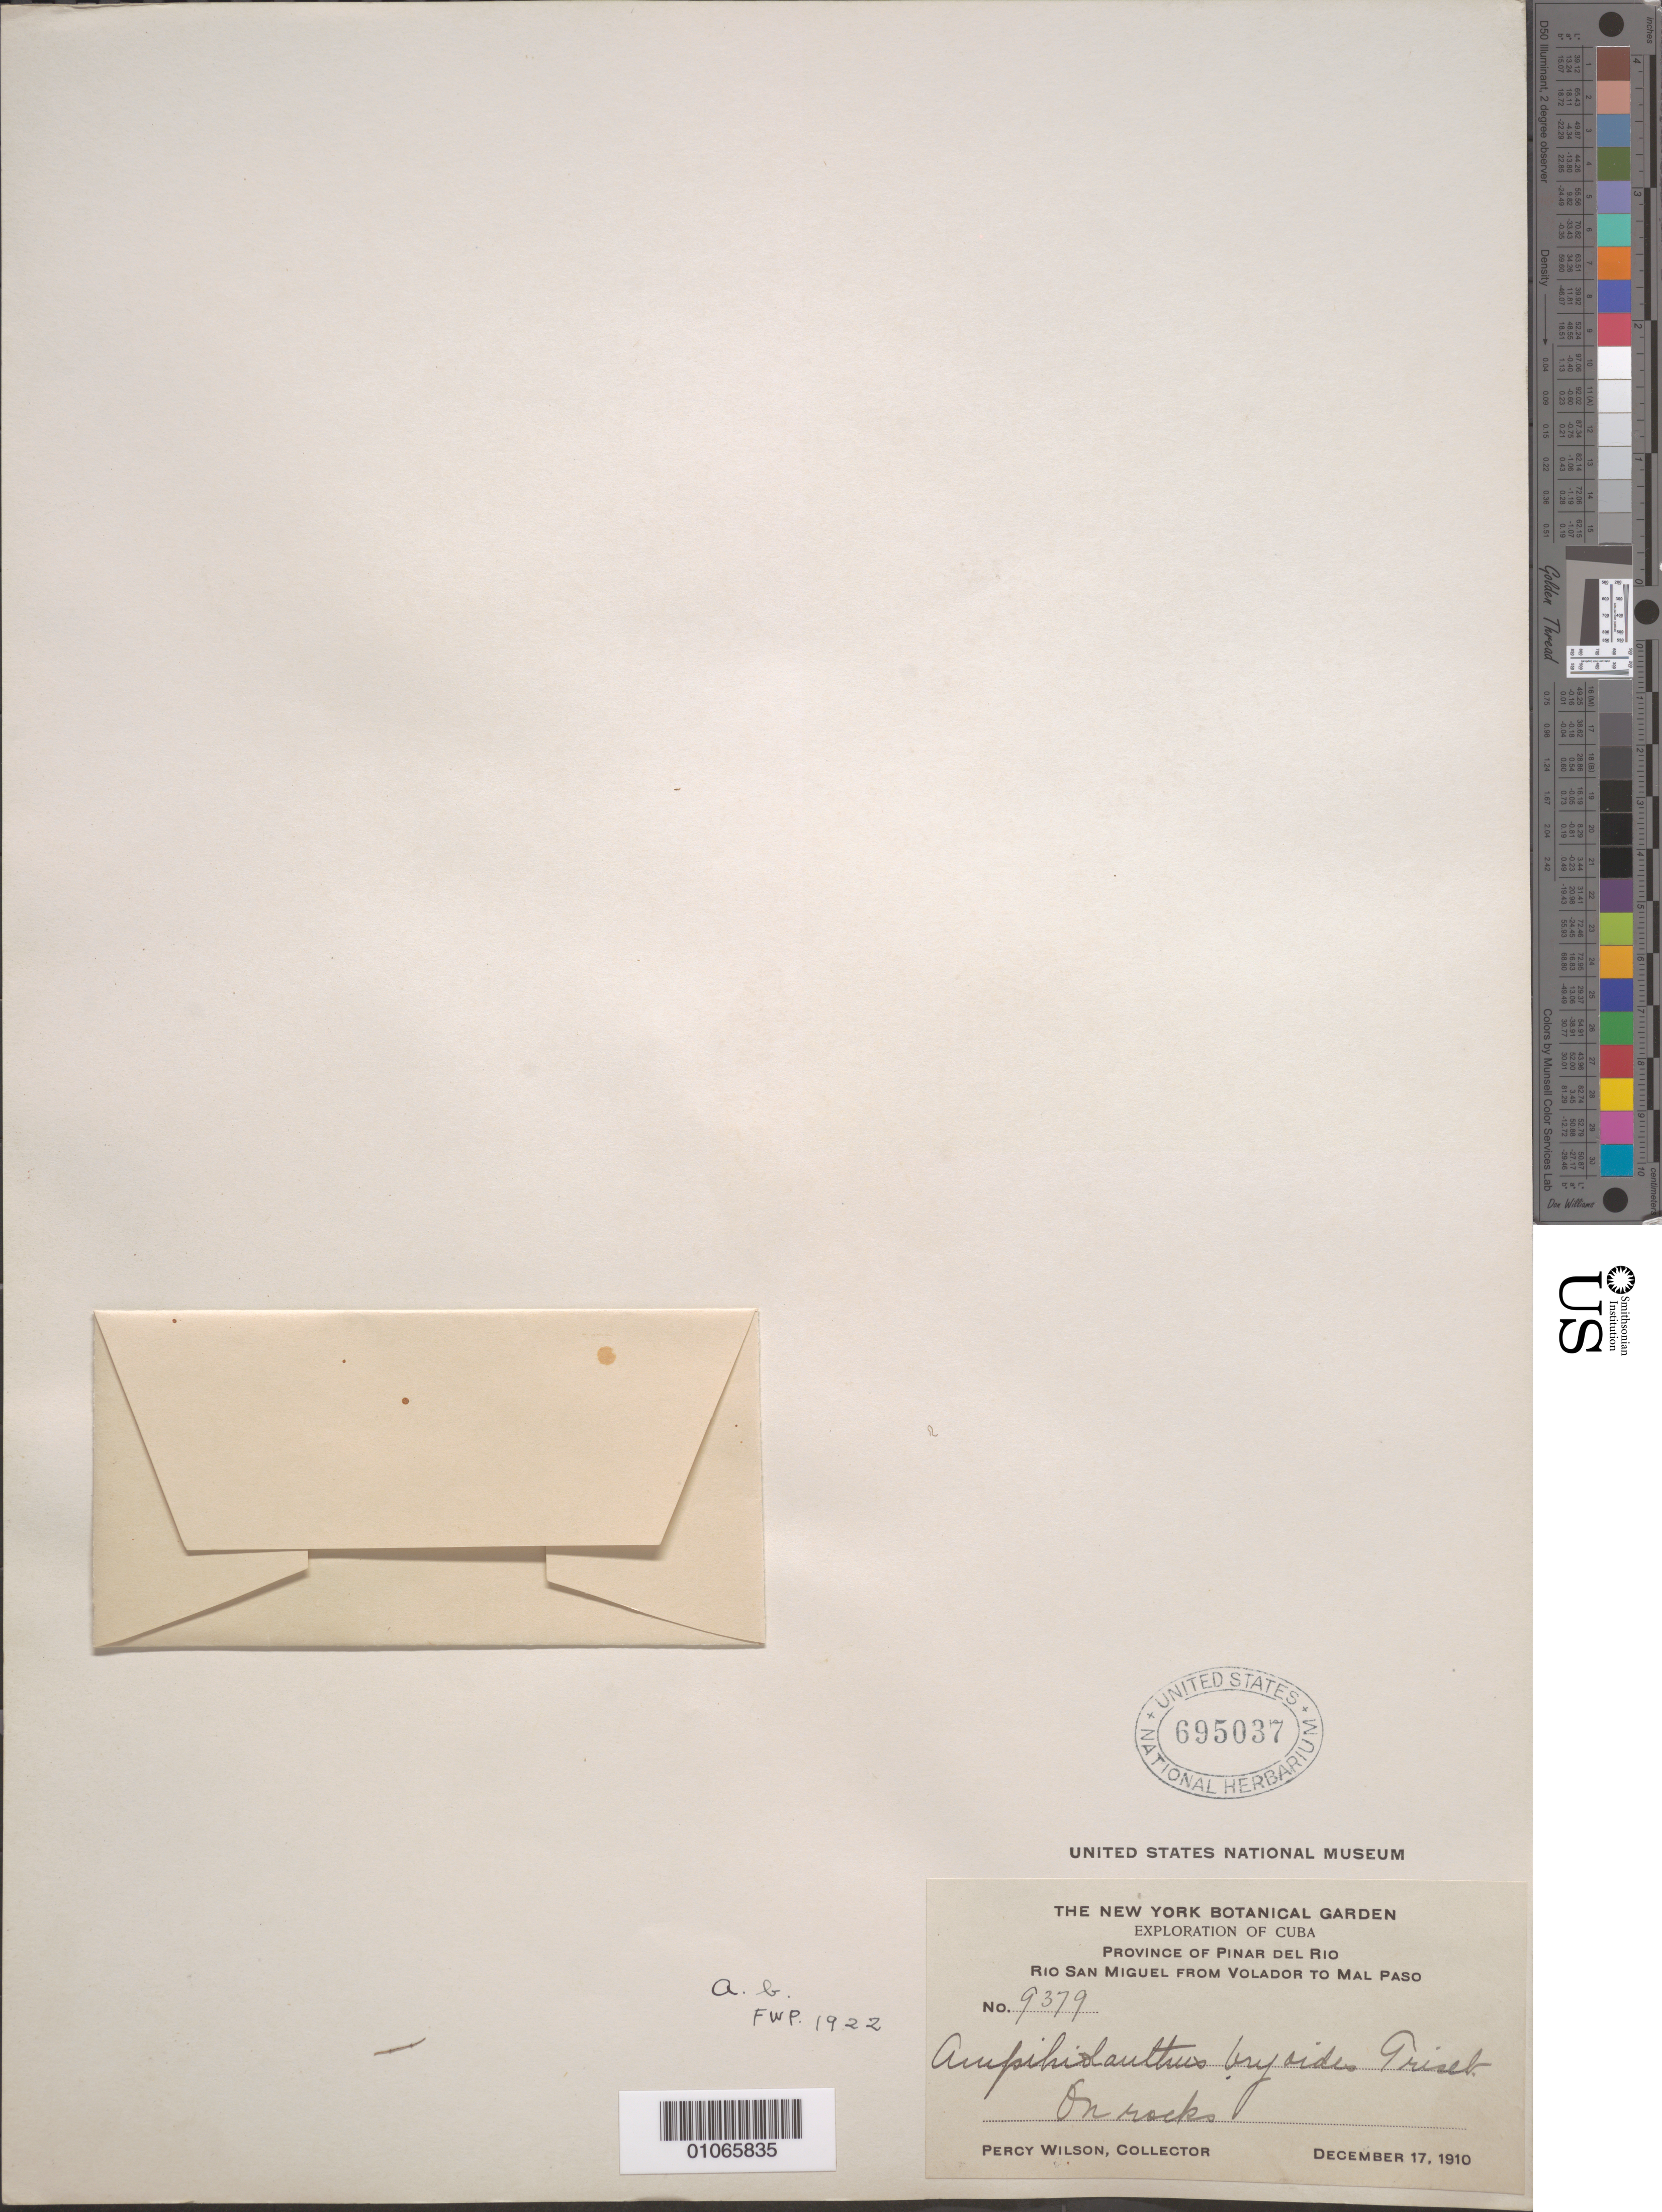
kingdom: Plantae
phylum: Tracheophyta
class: Magnoliopsida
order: Lamiales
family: Linderniaceae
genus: Amphiolanthus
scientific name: Amphiolanthus bryoides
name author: Griseb.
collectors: P. Wilson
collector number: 9397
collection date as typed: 17 Dec 1910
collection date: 1910-12-17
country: Cuba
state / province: Pinar del Rio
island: Cuba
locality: Rio San Miguel from Volador to Mal Paso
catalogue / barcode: US 695037